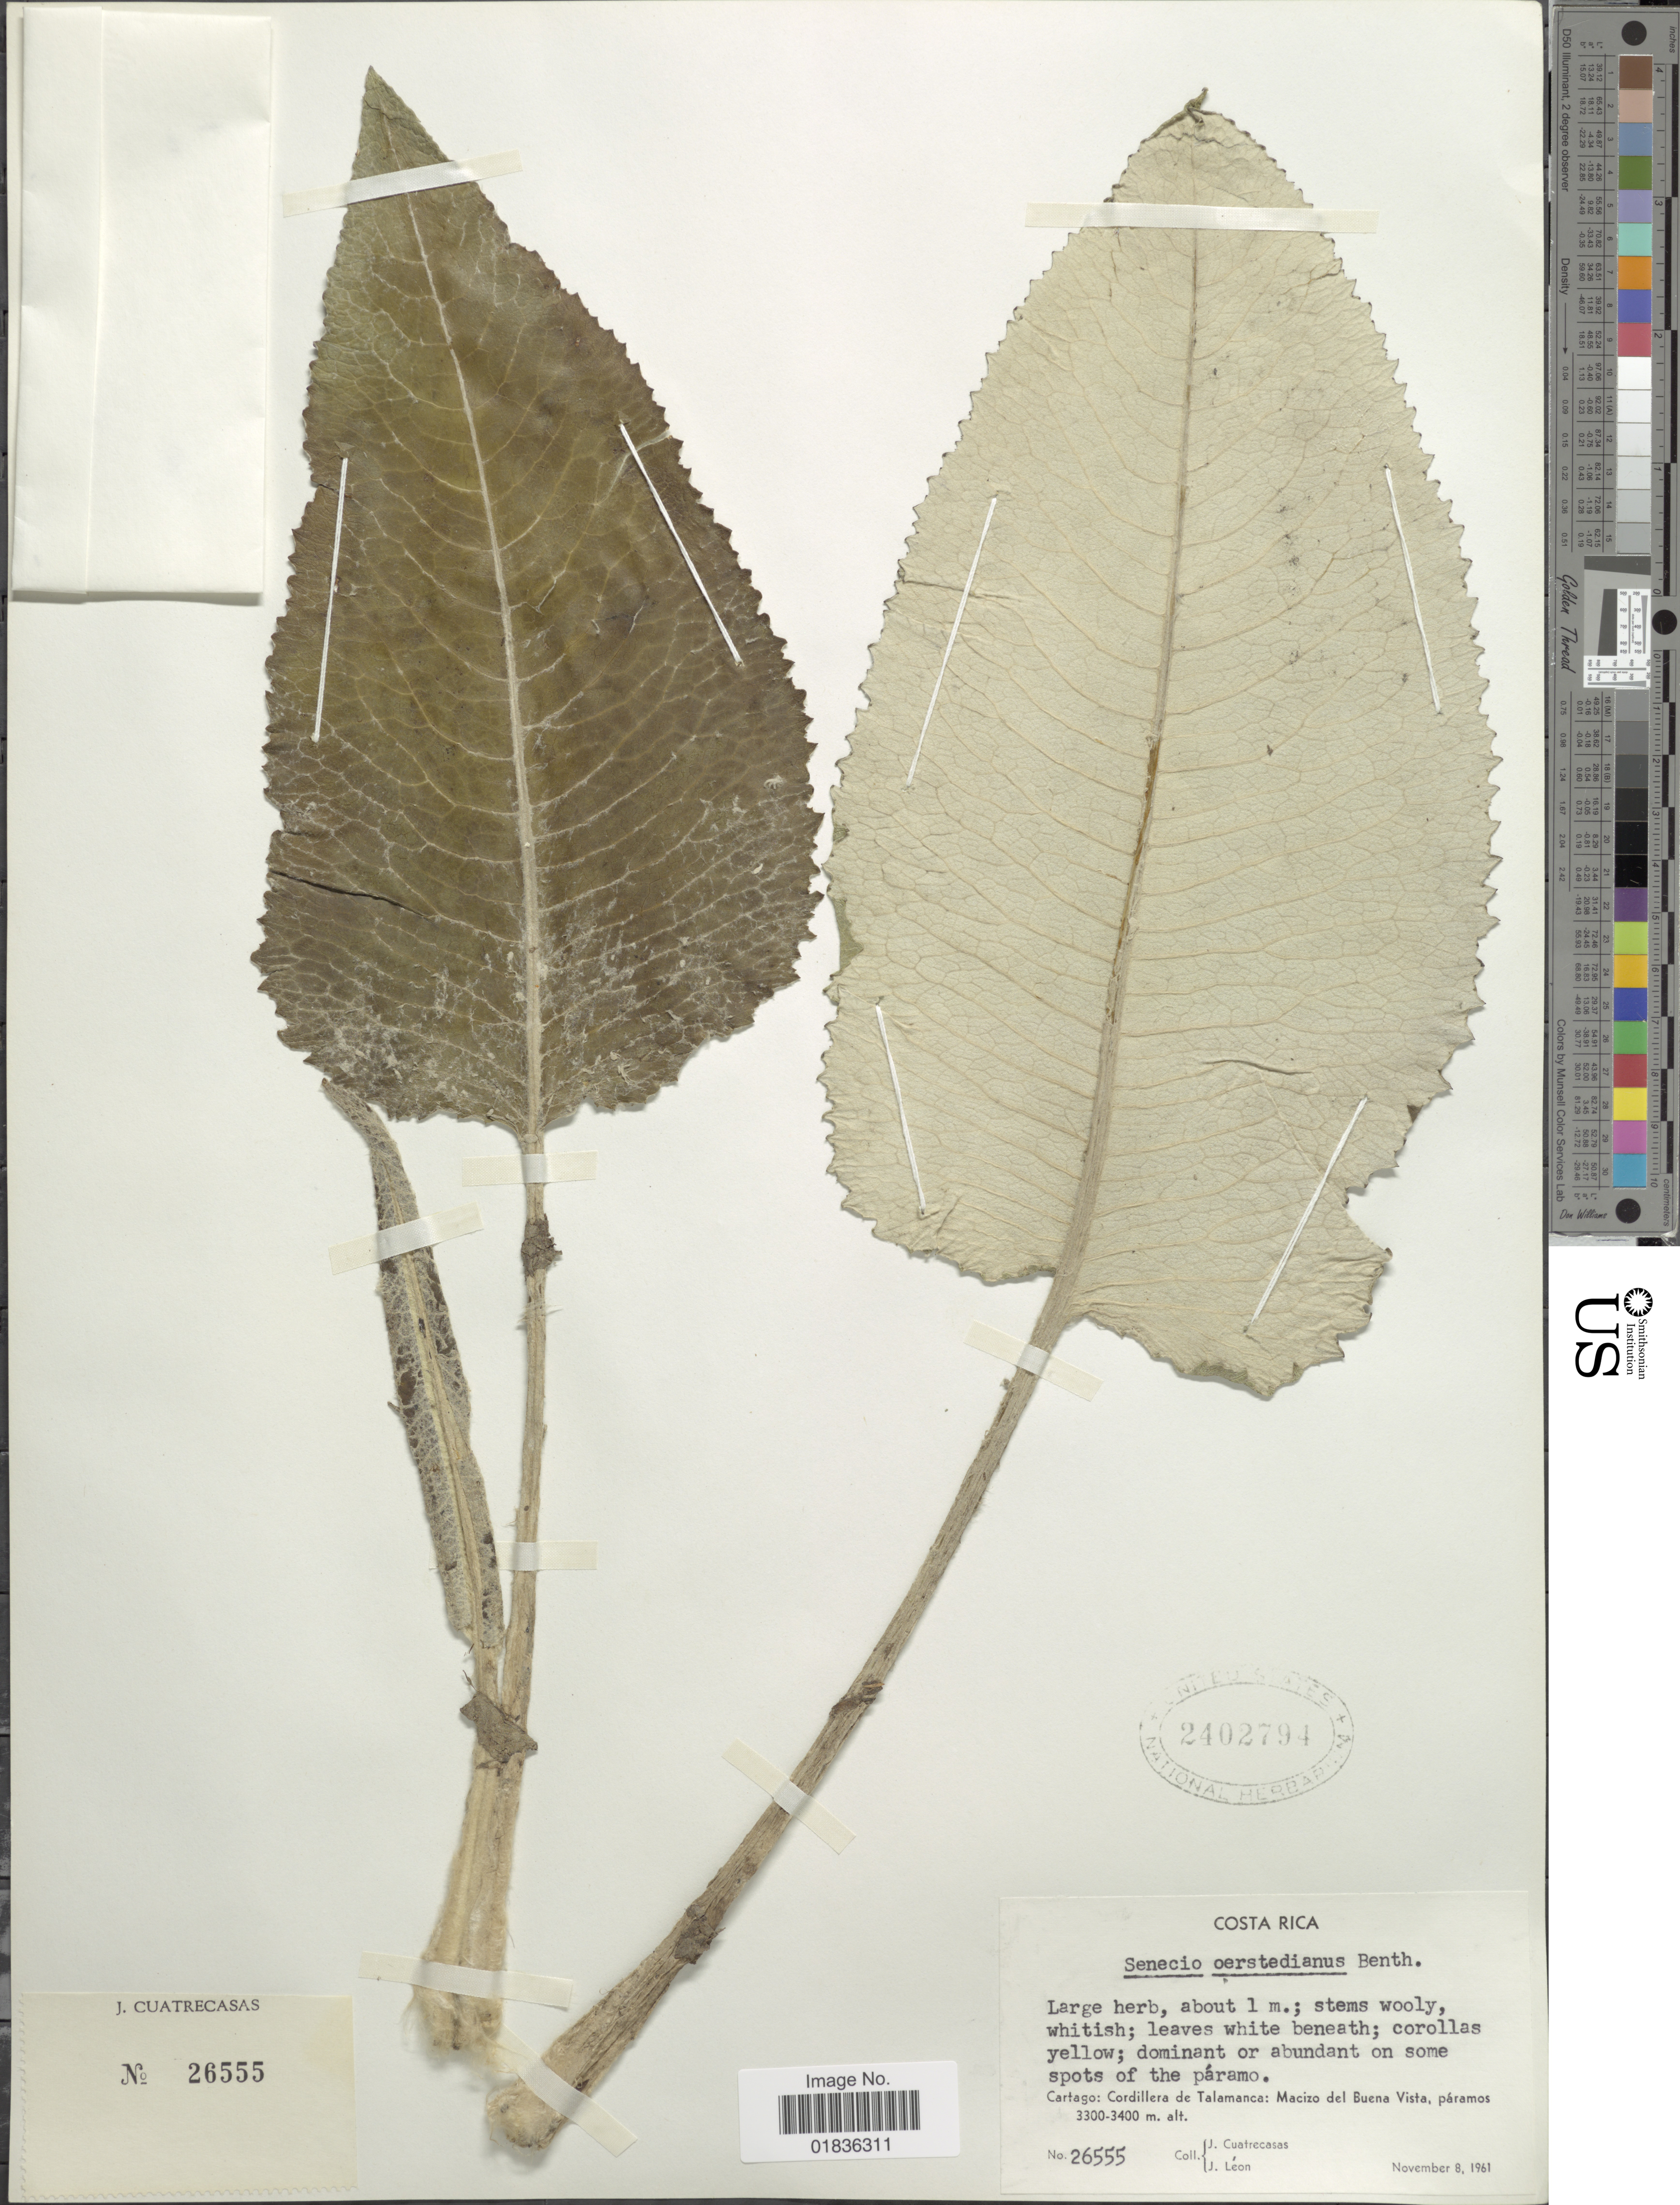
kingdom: Plantae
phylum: Tracheophyta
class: Magnoliopsida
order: Asterales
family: Asteraceae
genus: Senecio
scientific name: Senecio oerstedianus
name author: Benth.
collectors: J. Cuatrecasas & J. León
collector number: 26555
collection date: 1961-11-08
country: Costa Rica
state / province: Cartago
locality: Cordillera de Talamanca: Macizo del Buena Vista, paramos.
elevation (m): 3300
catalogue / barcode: US 2402794